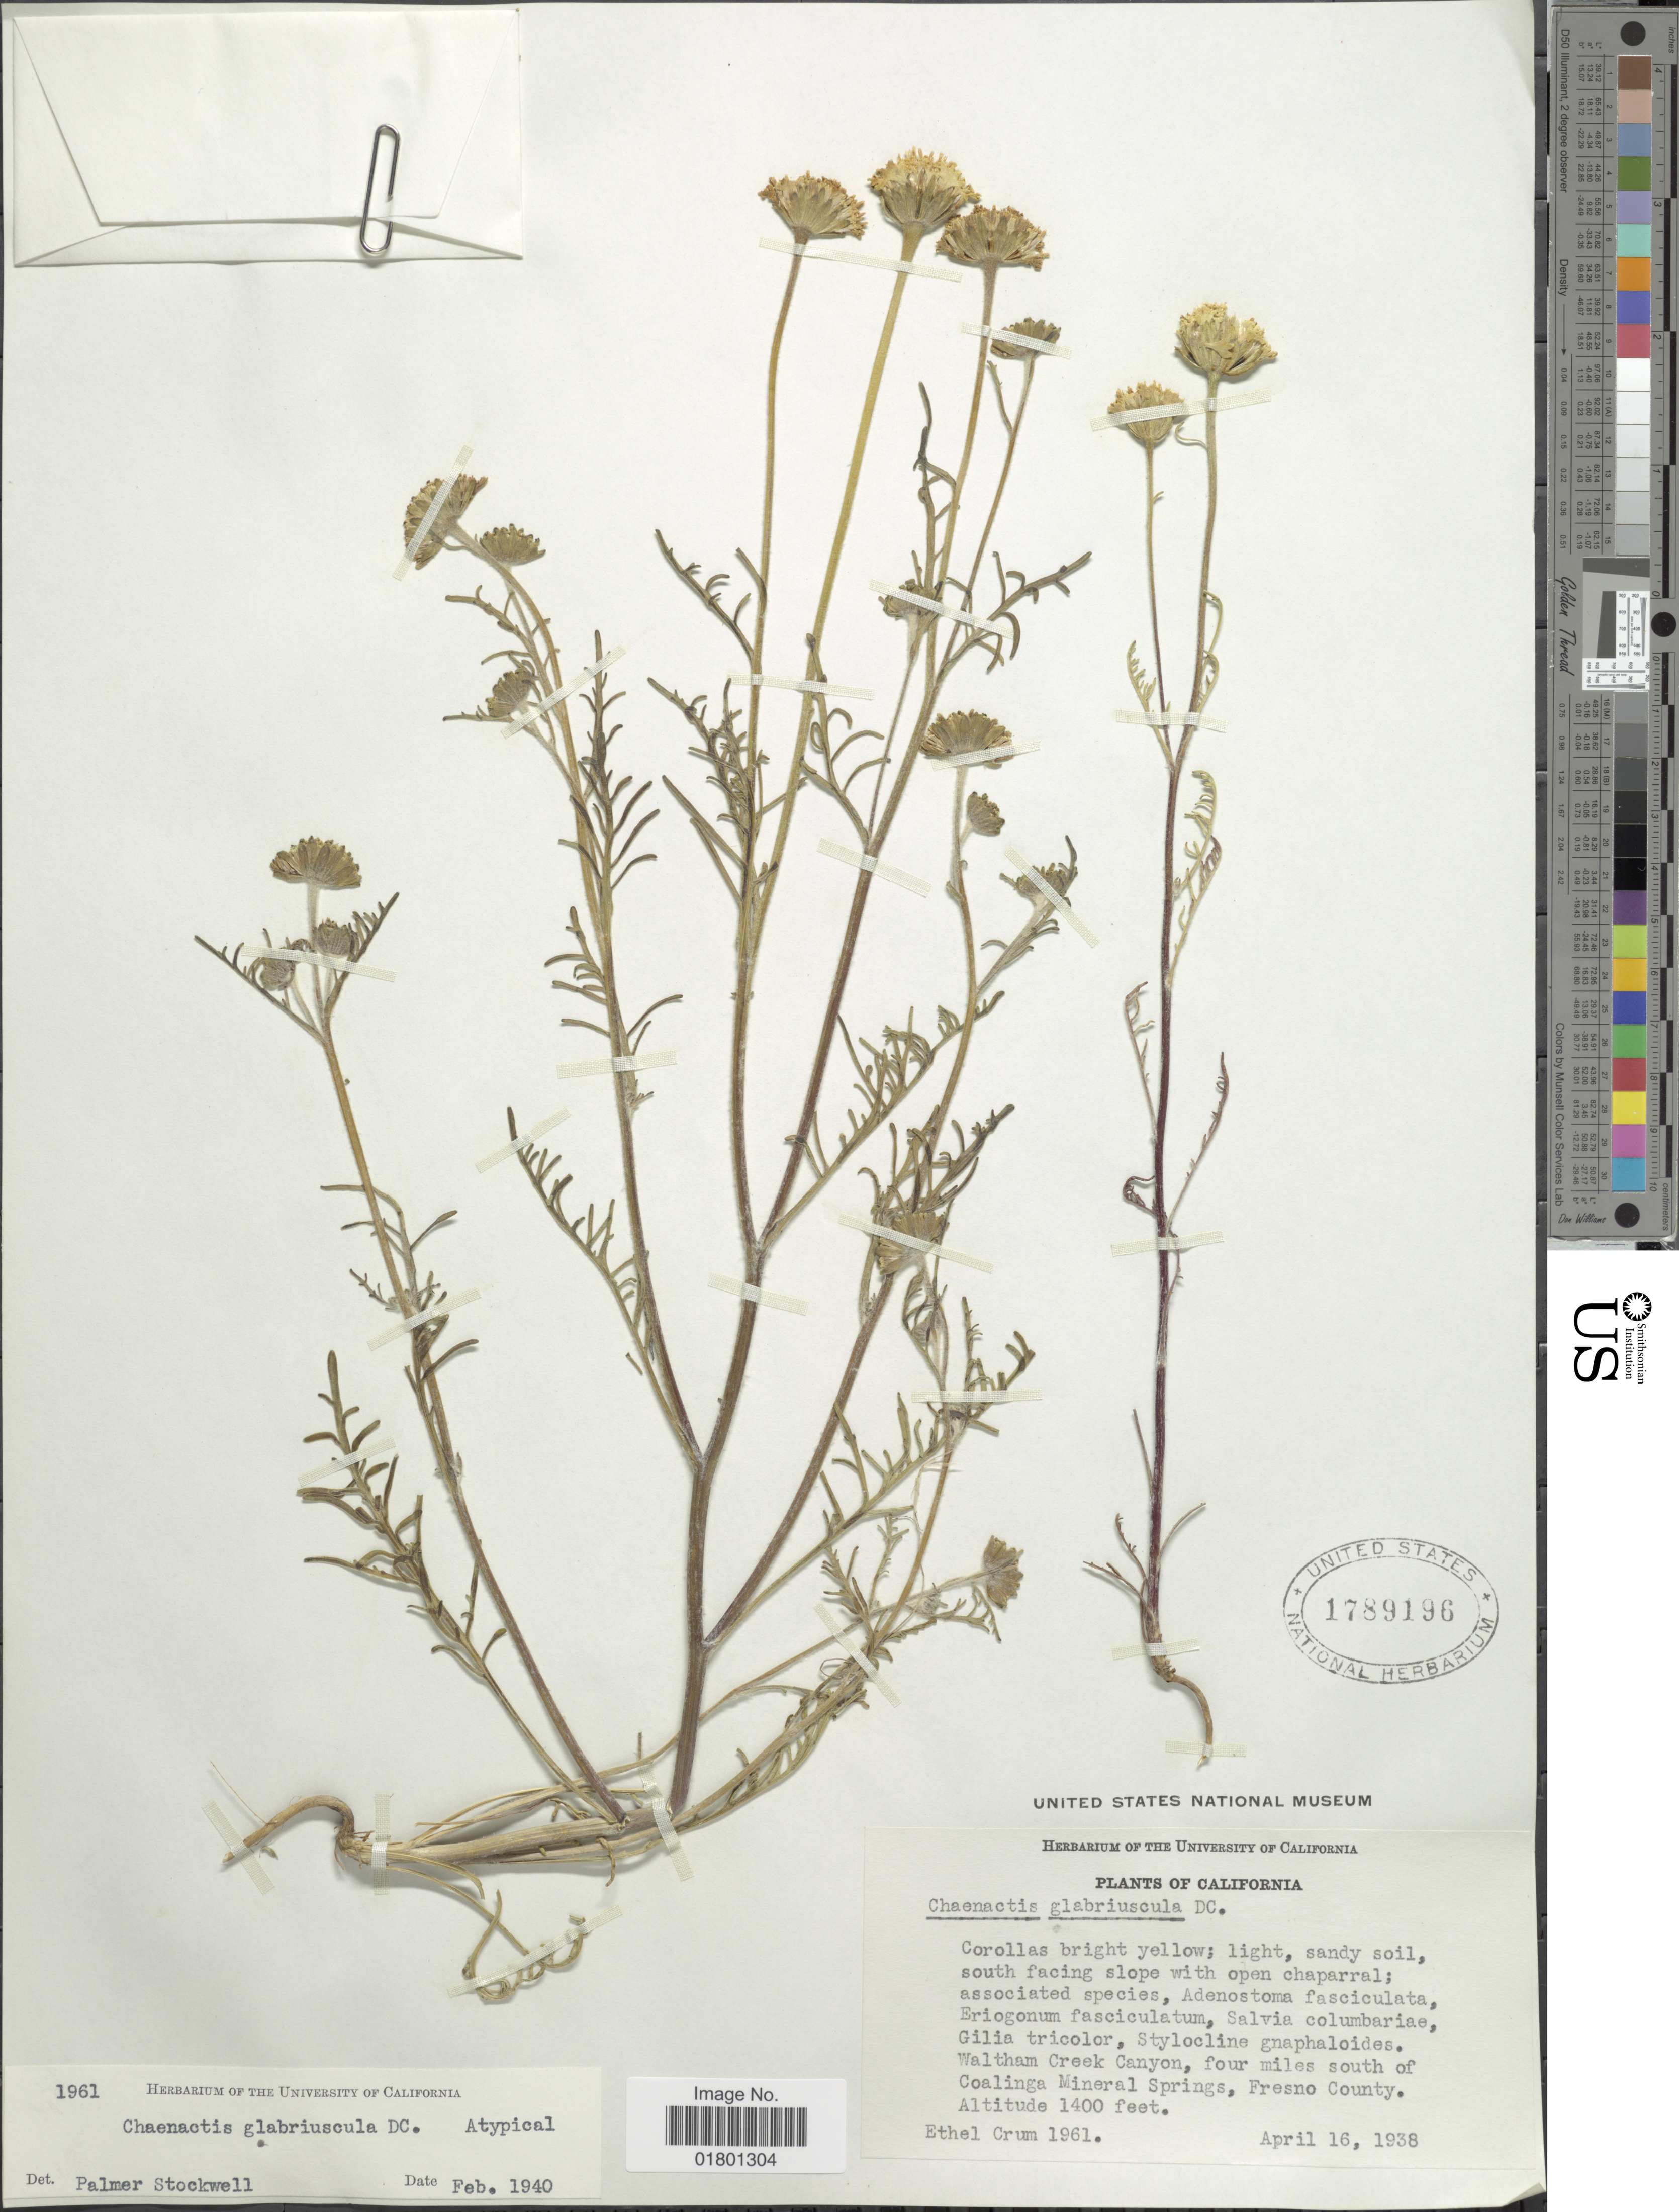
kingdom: Plantae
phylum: Tracheophyta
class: Magnoliopsida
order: Asterales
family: Asteraceae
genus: Chaenactis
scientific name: Chaenactis glabriuscula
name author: DC.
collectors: E. K. Crum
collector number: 1961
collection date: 1938-04-16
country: United States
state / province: California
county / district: Fresno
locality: South facing slope with open chaparral, Waltham Creek Canyon, four miles south of Coalinga Mineral Springs, Fresno County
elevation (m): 427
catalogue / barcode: US 1789196